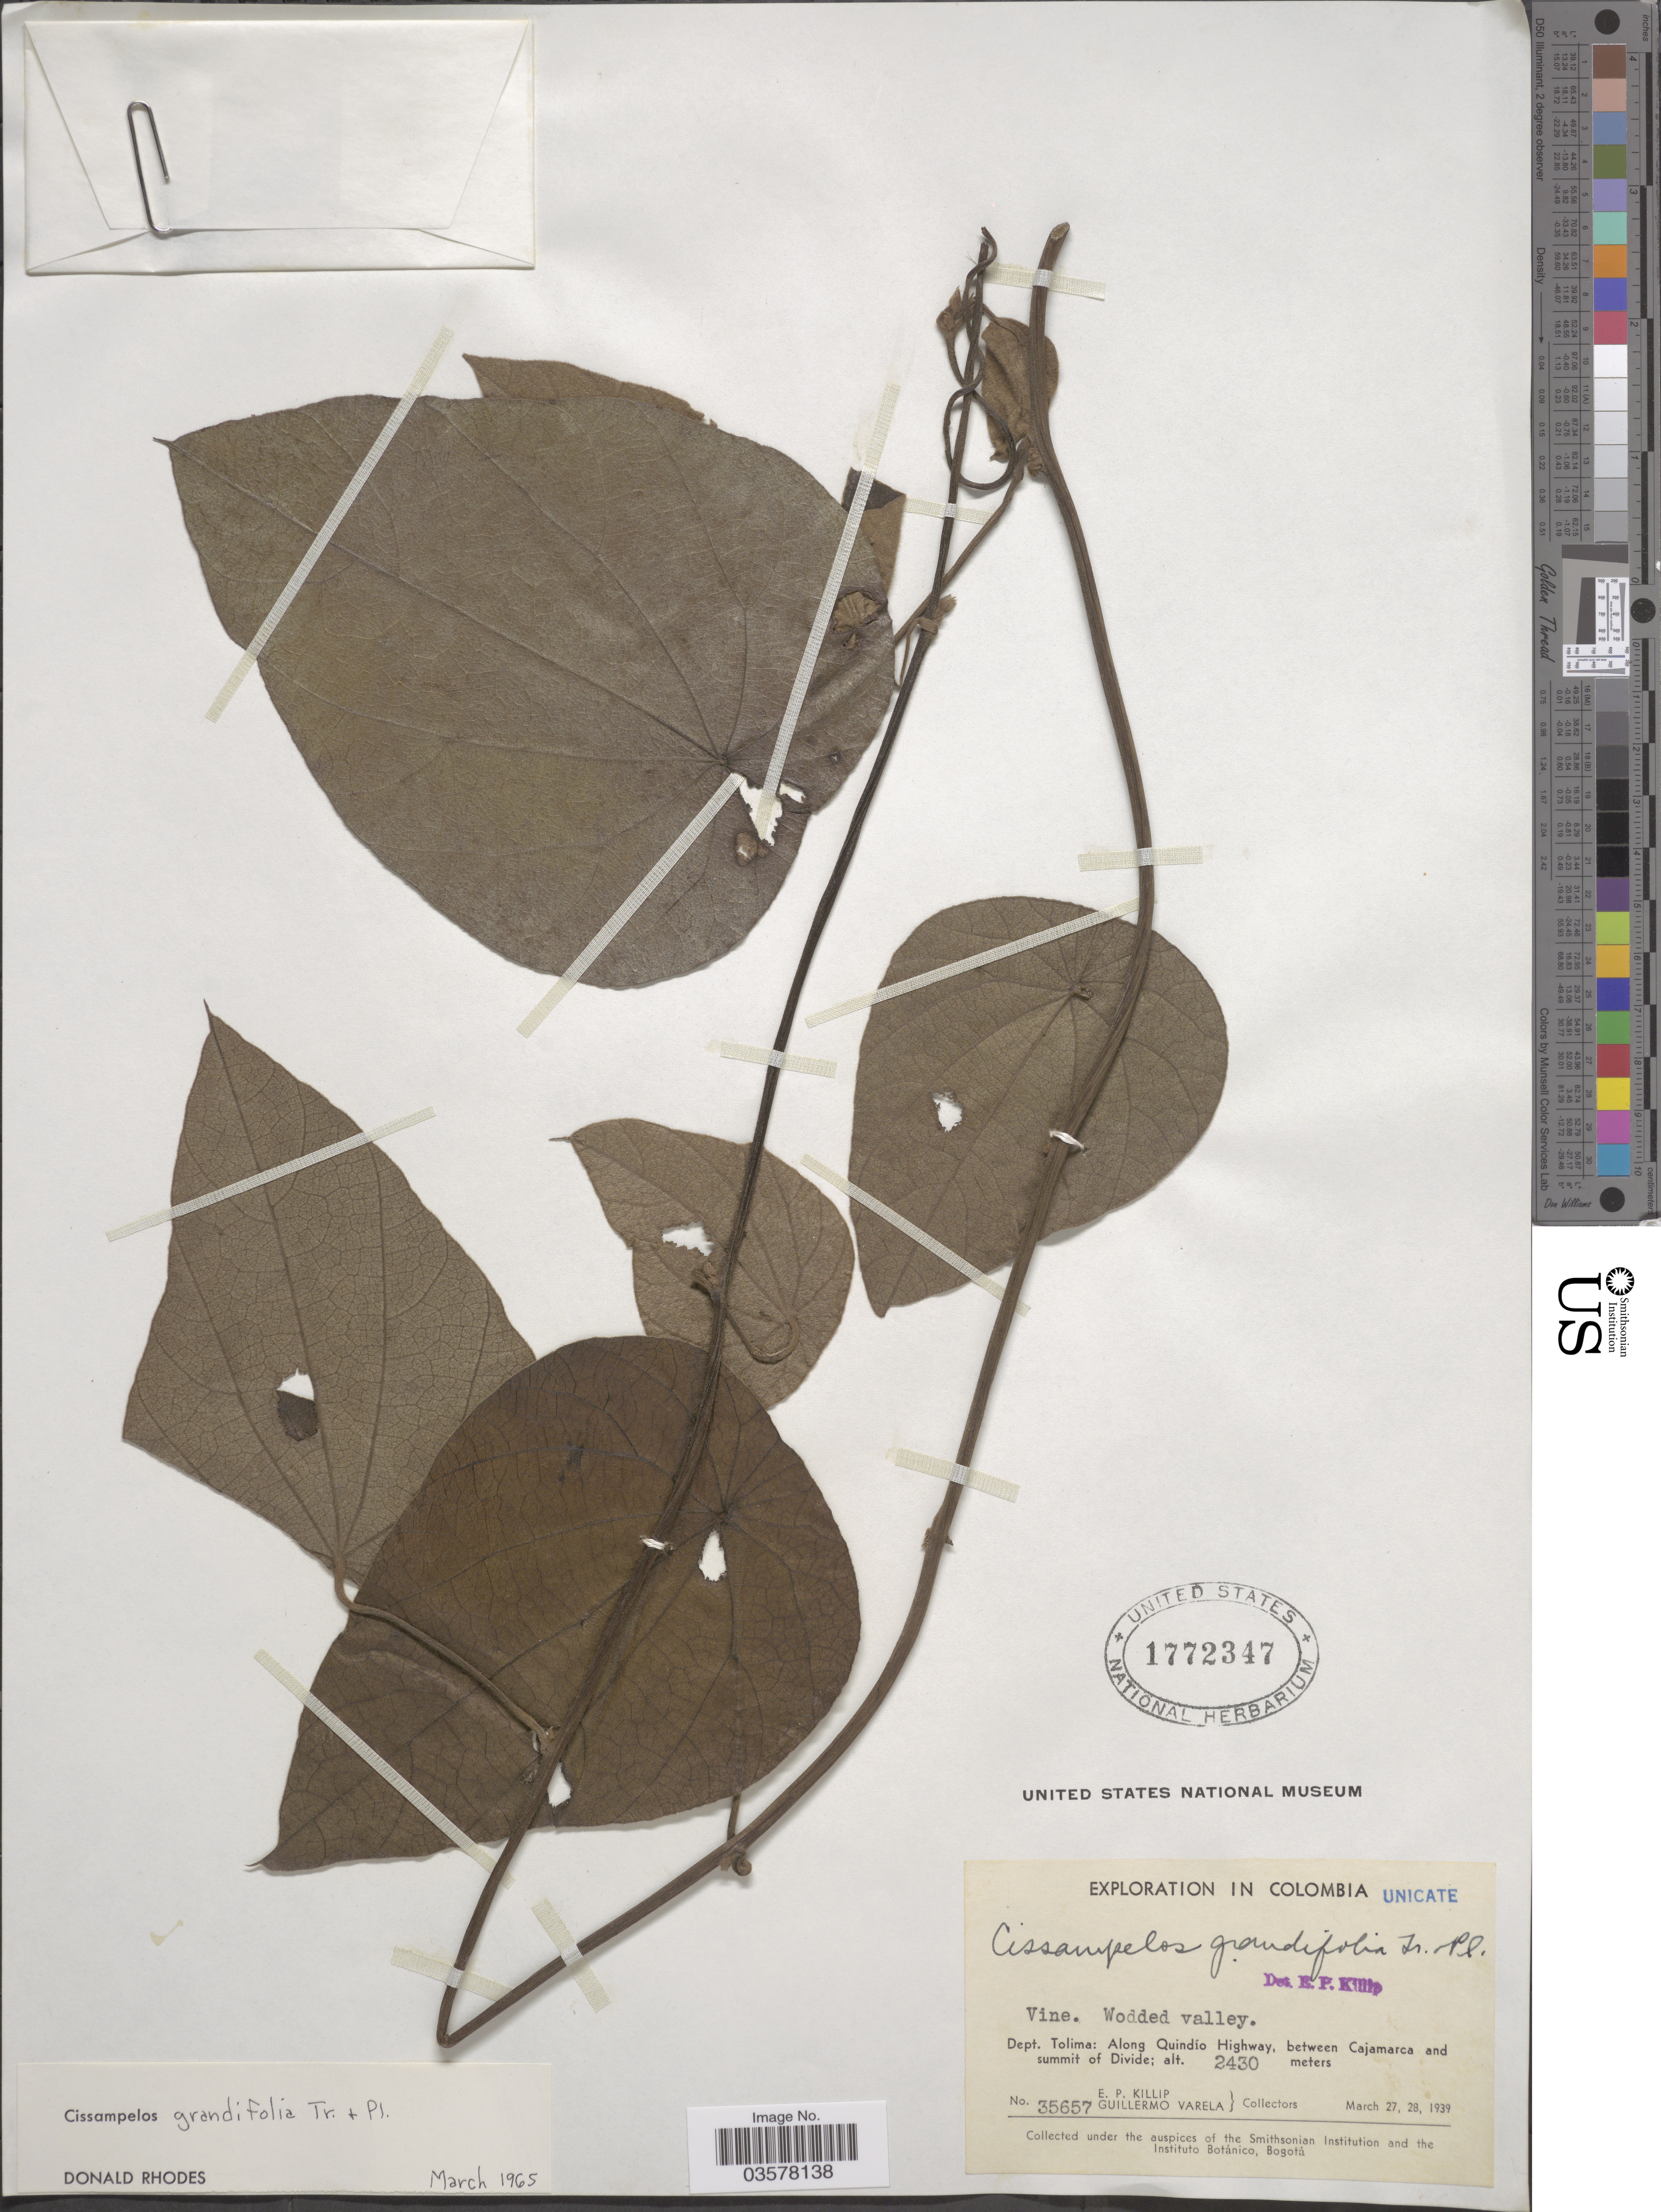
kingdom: Plantae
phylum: Tracheophyta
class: Magnoliopsida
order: Ranunculales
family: Menispermaceae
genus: Cissampelos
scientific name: Cissampelos grandifolia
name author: Triana & Planch.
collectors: E. P. Killip & G. Varela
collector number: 35657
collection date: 1939-03-27/1939-03-28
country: Colombia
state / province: Tolima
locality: Dept. Tolima: Along Quindio Highway, between Cajamarca and summit of Divide.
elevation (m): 2430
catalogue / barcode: US 1772347